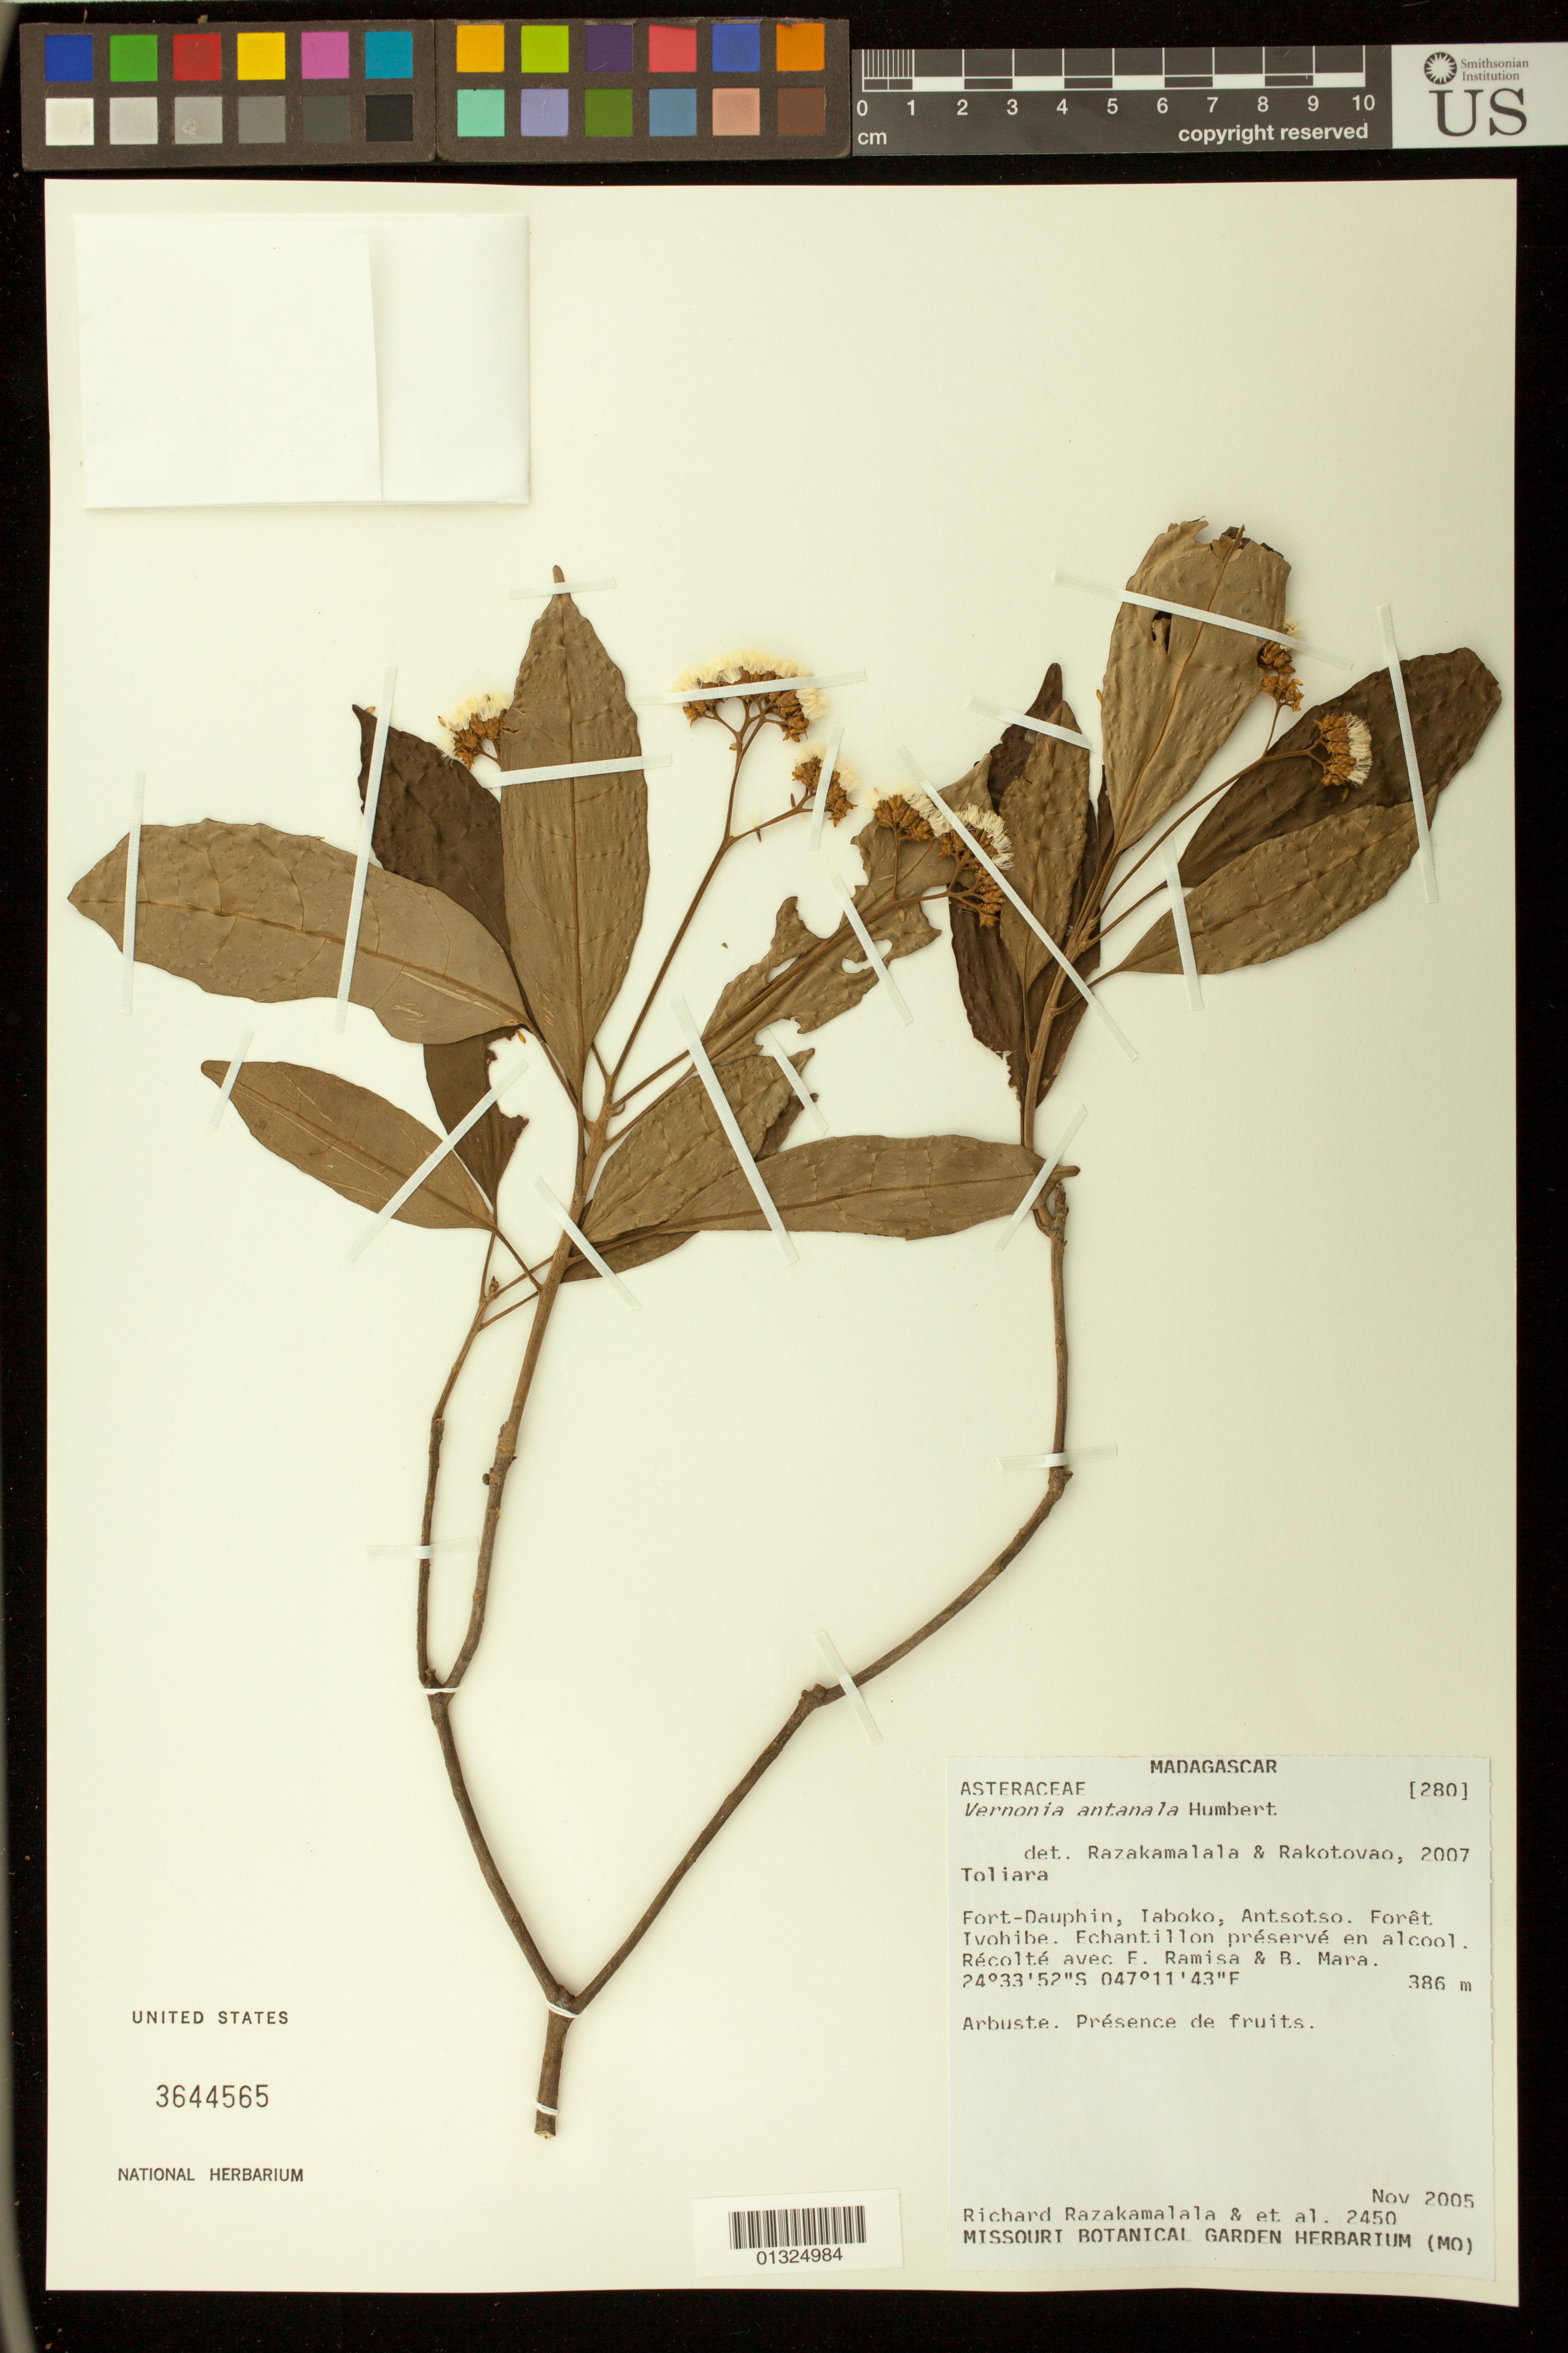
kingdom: Plantae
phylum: Tracheophyta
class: Magnoliopsida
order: Asterales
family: Asteraceae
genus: Vernonia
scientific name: Vernonia antanala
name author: Humbert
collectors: R. Razakamalala et al.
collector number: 2450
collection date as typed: Nov 2005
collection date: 2005-11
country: Madagascar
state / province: Anosy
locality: Anosy Region. Fort-Dauphin, Iaboko, Antsotso. Foret Ivohibe.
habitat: Echantillon preserve en alcool. Recolte avec F. Ramisa & B. Mara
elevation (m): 386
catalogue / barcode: US 3644565